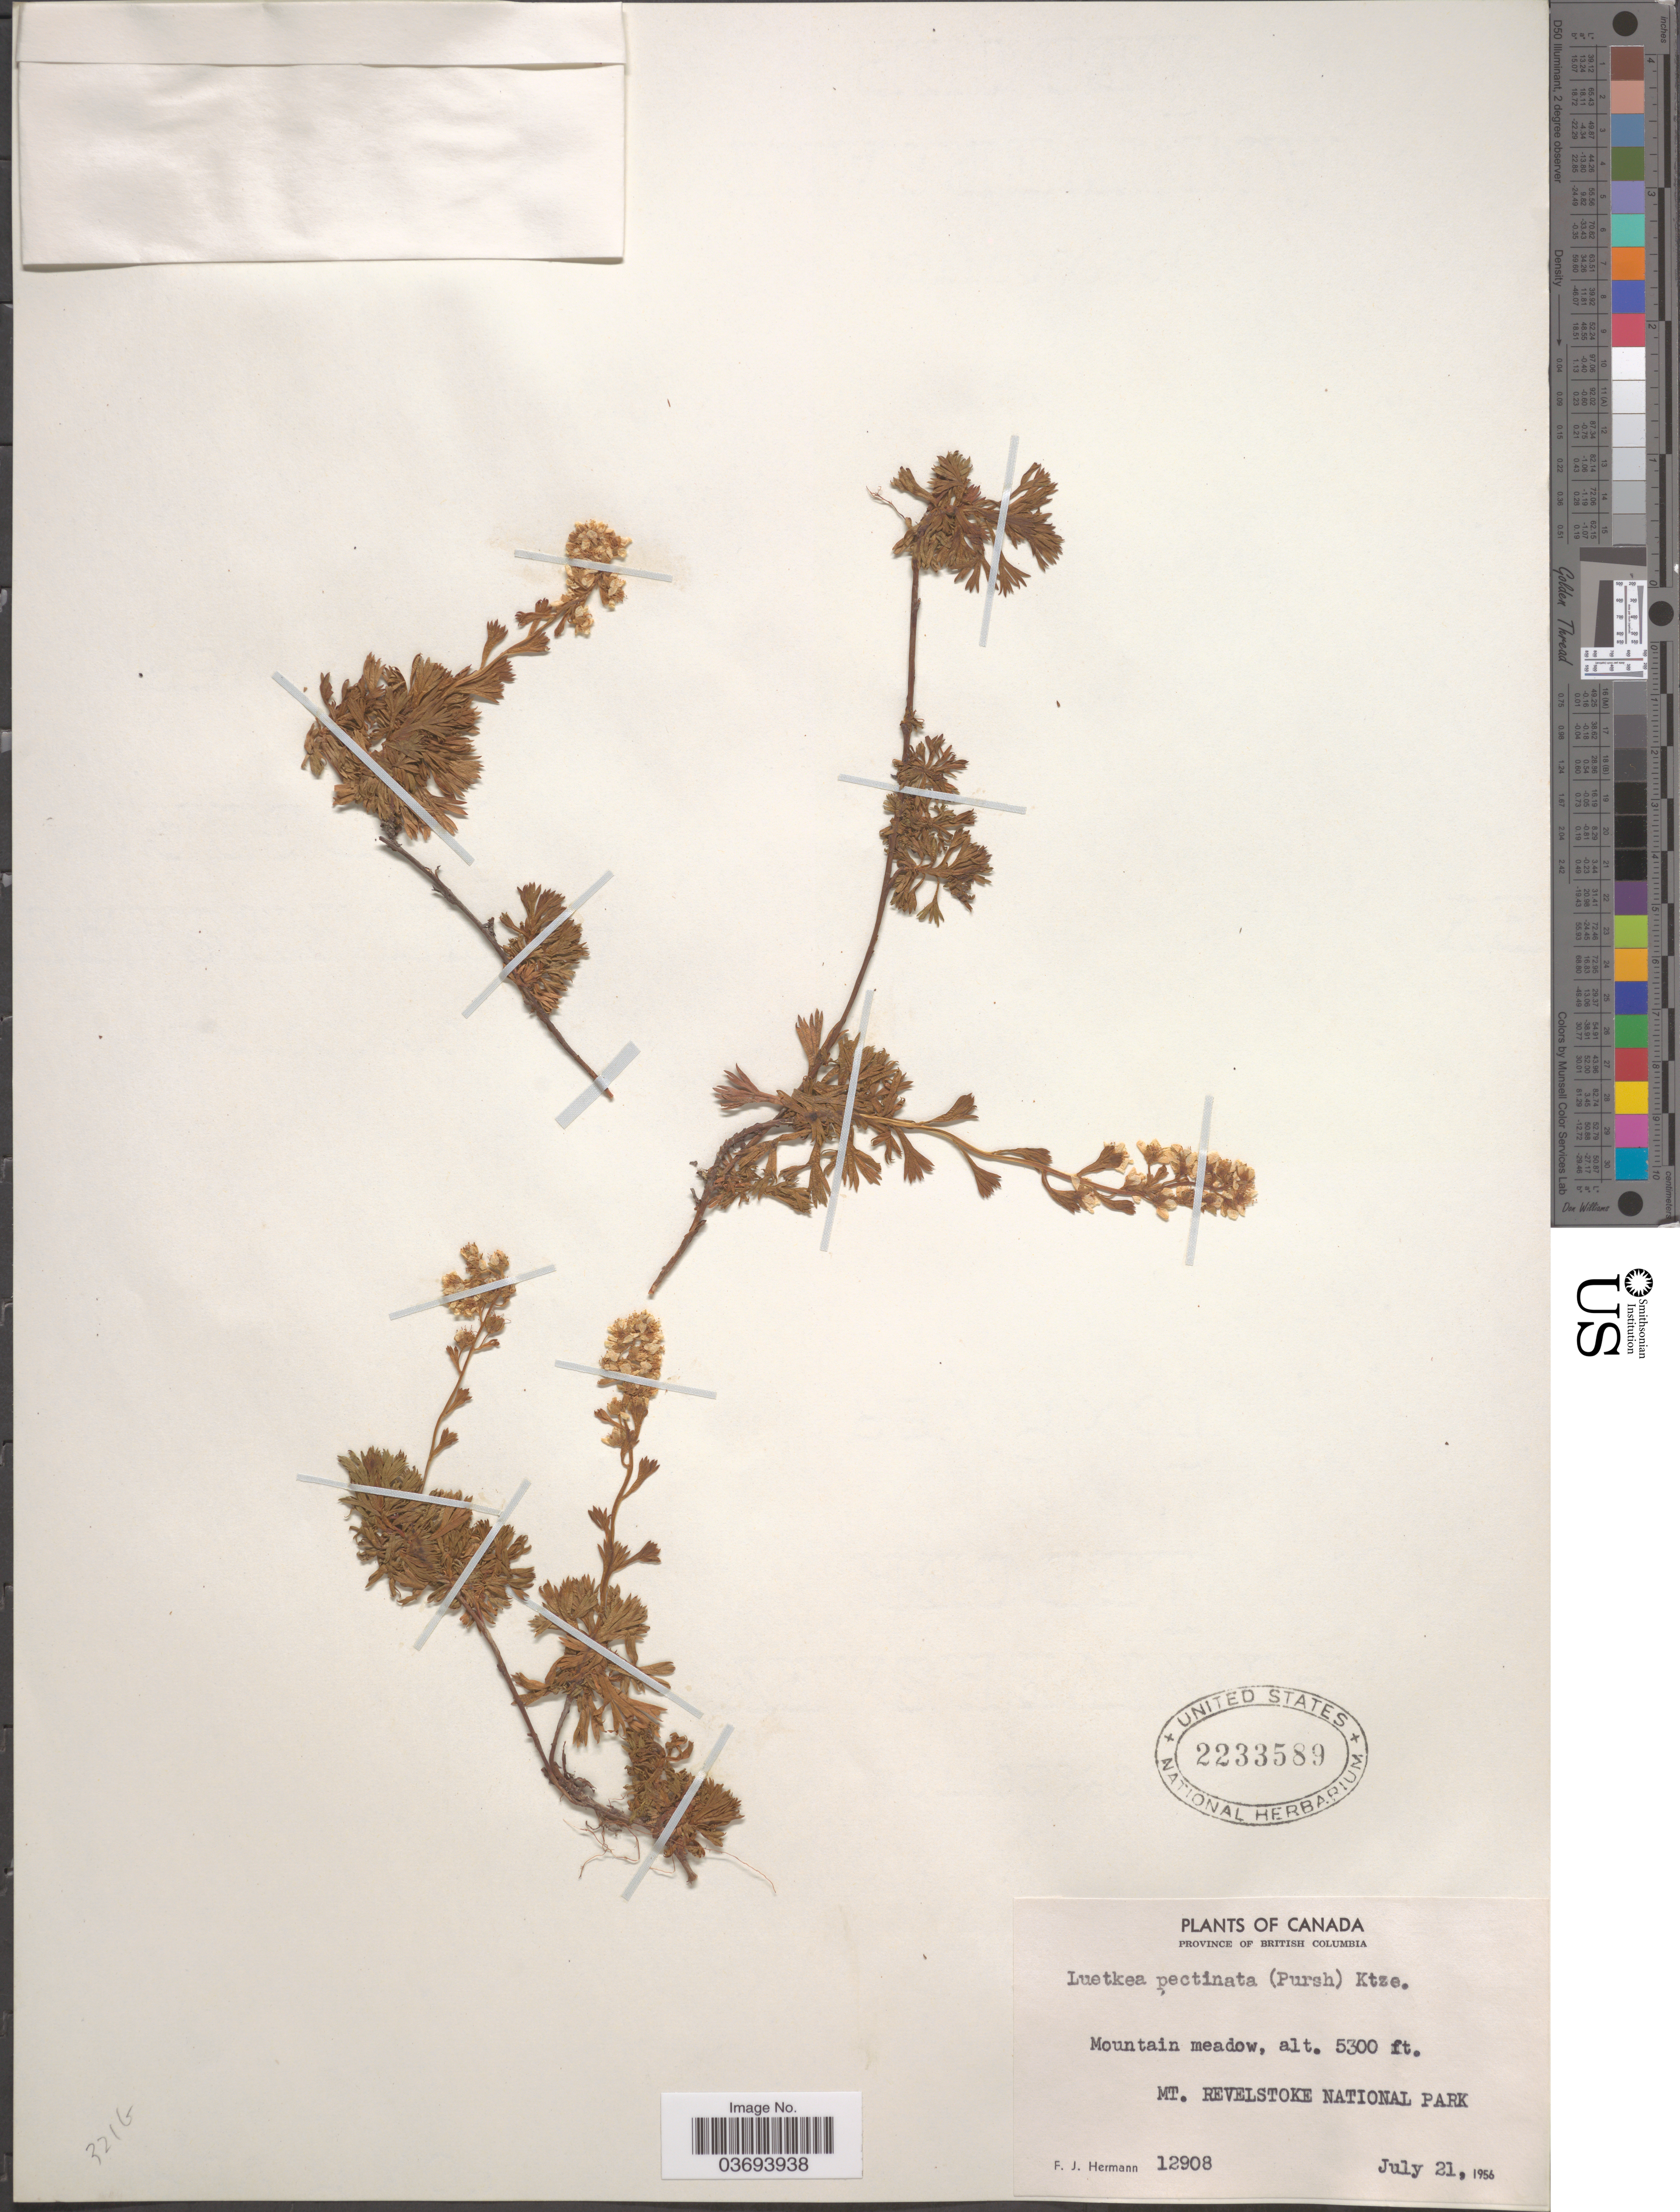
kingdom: Plantae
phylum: Tracheophyta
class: Magnoliopsida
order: Rosales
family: Rosaceae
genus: Luetkea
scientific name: Luetkea pectinata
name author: (Pursh) Kuntze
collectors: F. J. Hermann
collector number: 12908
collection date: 1956-07-21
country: Canada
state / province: British Columbia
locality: Mountain meadow. Mt. Revelstoke National Park.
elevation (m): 1615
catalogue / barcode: US 2233589